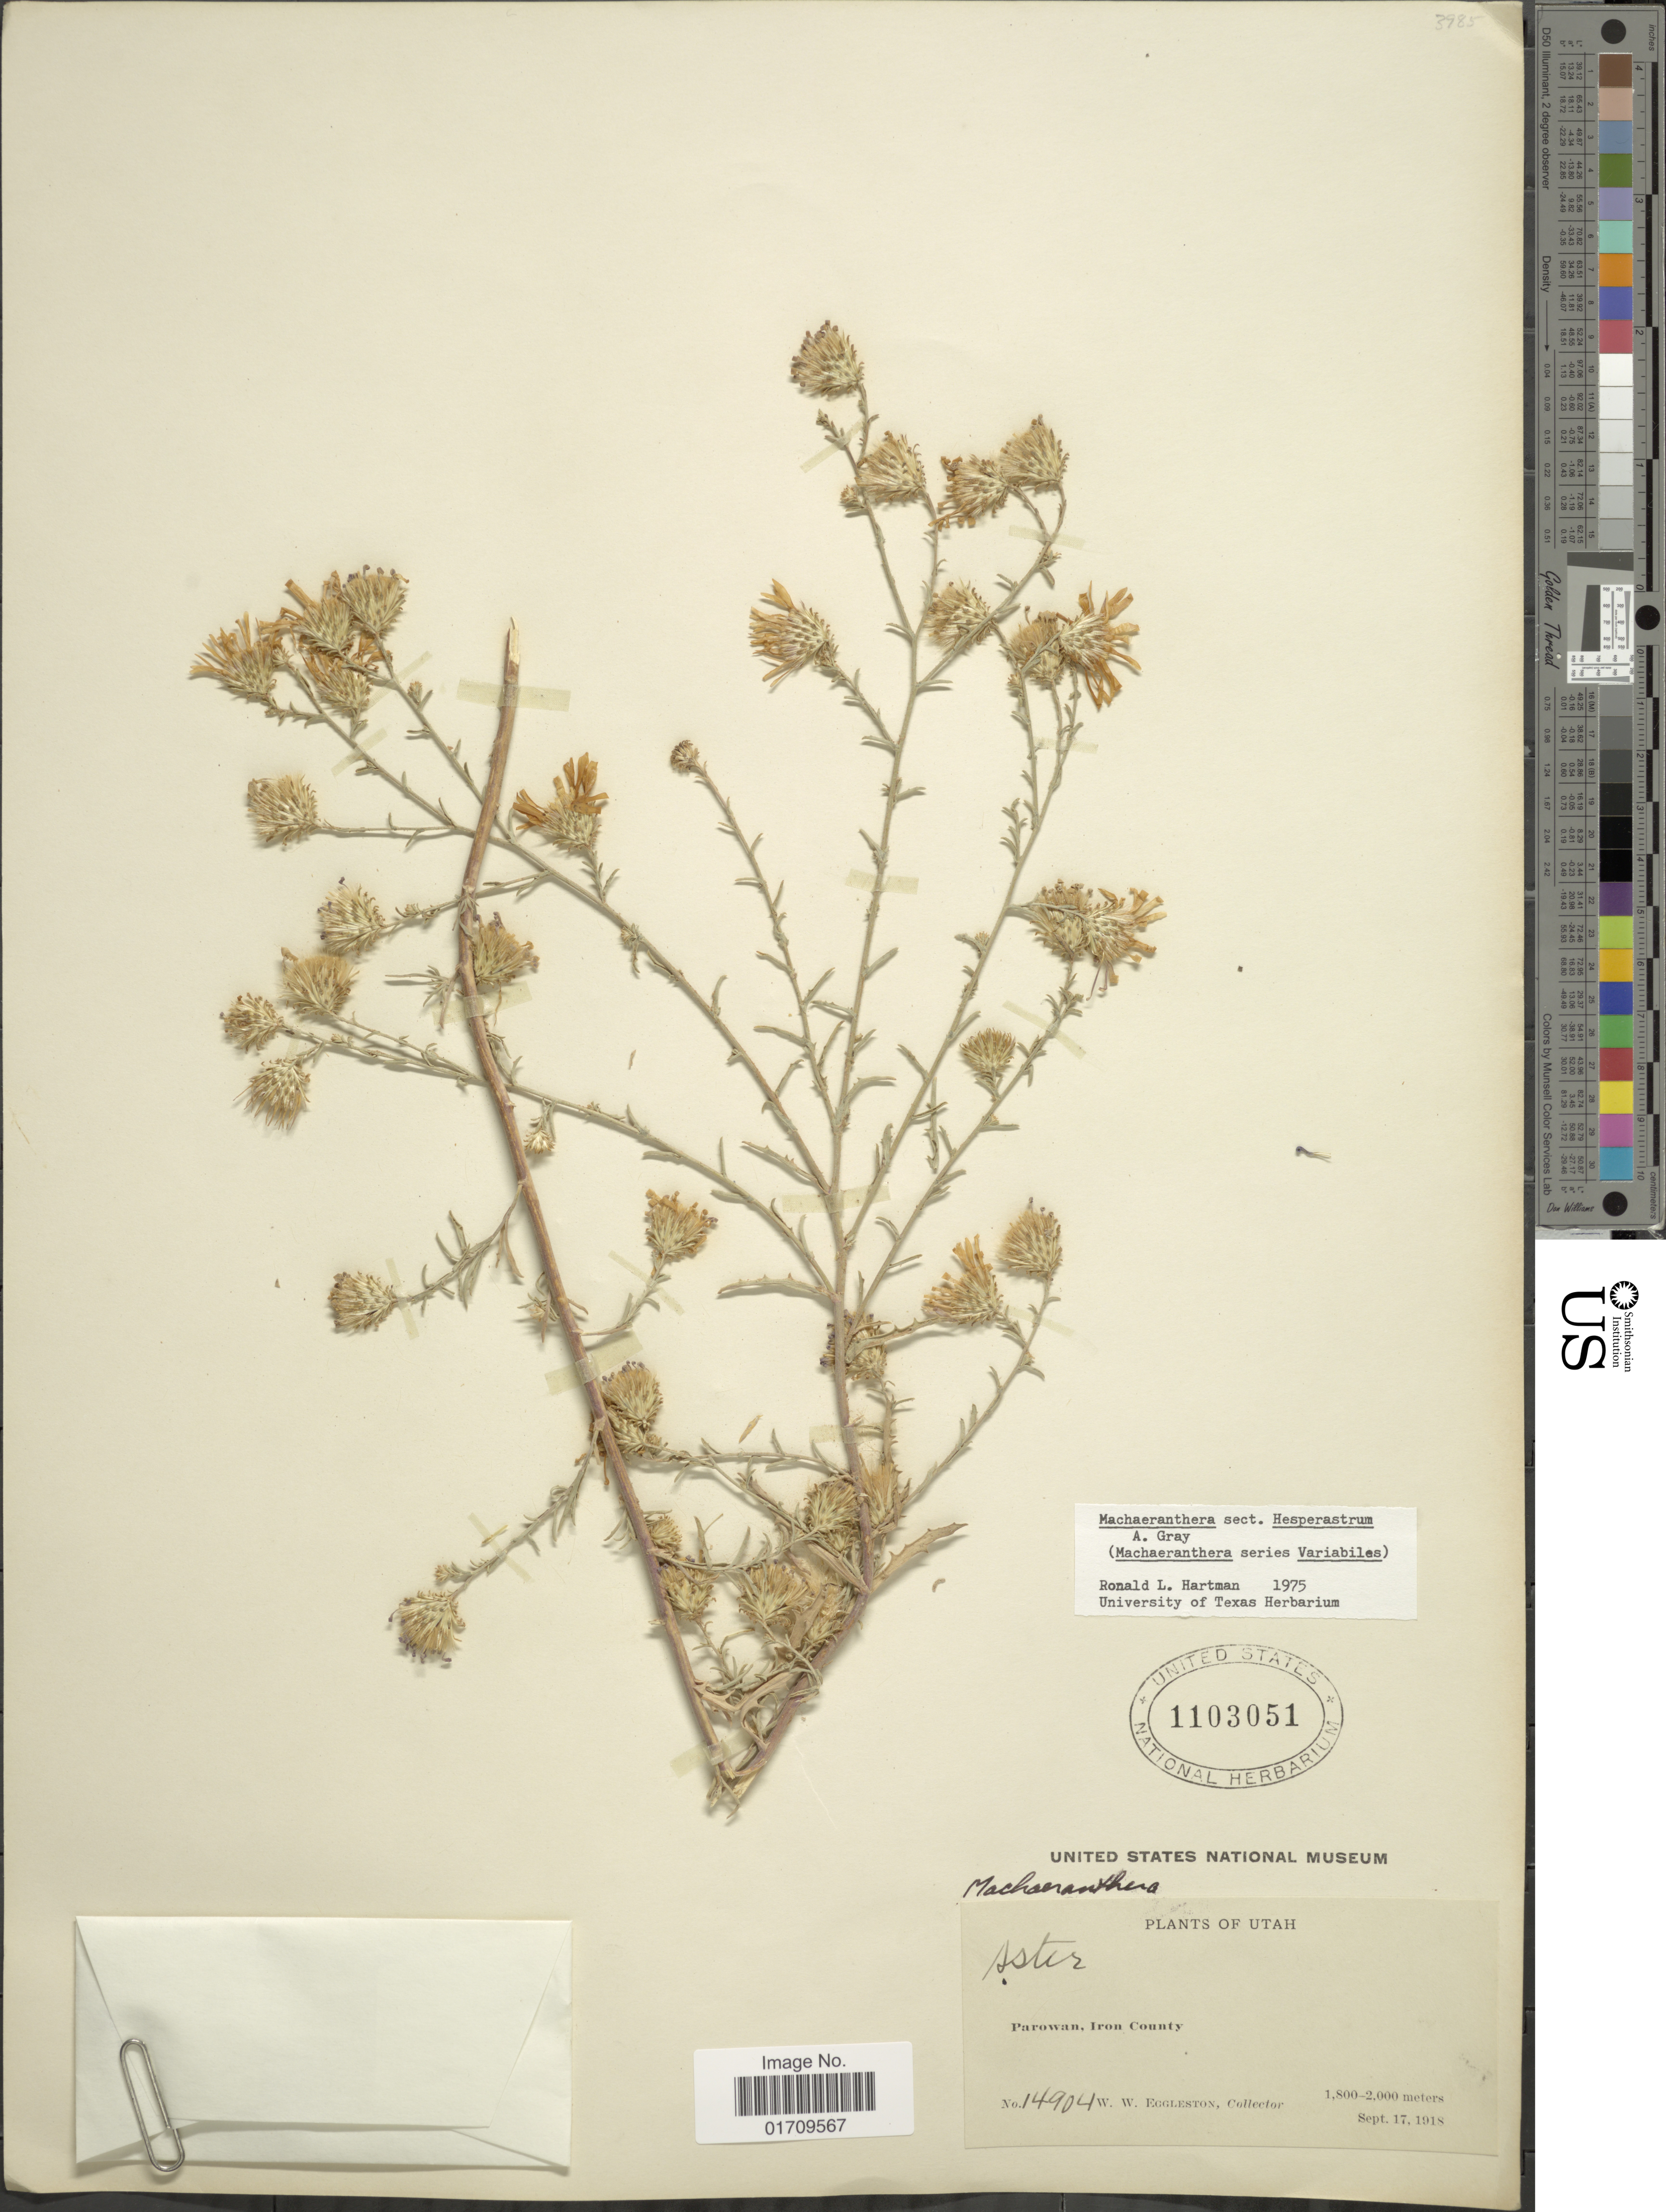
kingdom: Plantae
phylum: Tracheophyta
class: Magnoliopsida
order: Asterales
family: Asteraceae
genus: Machaeranthera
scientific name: Machaeranthera sp.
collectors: W. W. Eggleston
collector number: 14904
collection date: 1918-09-17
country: United States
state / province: Utah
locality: Parowan, Iron County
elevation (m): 1800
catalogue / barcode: US 1103051